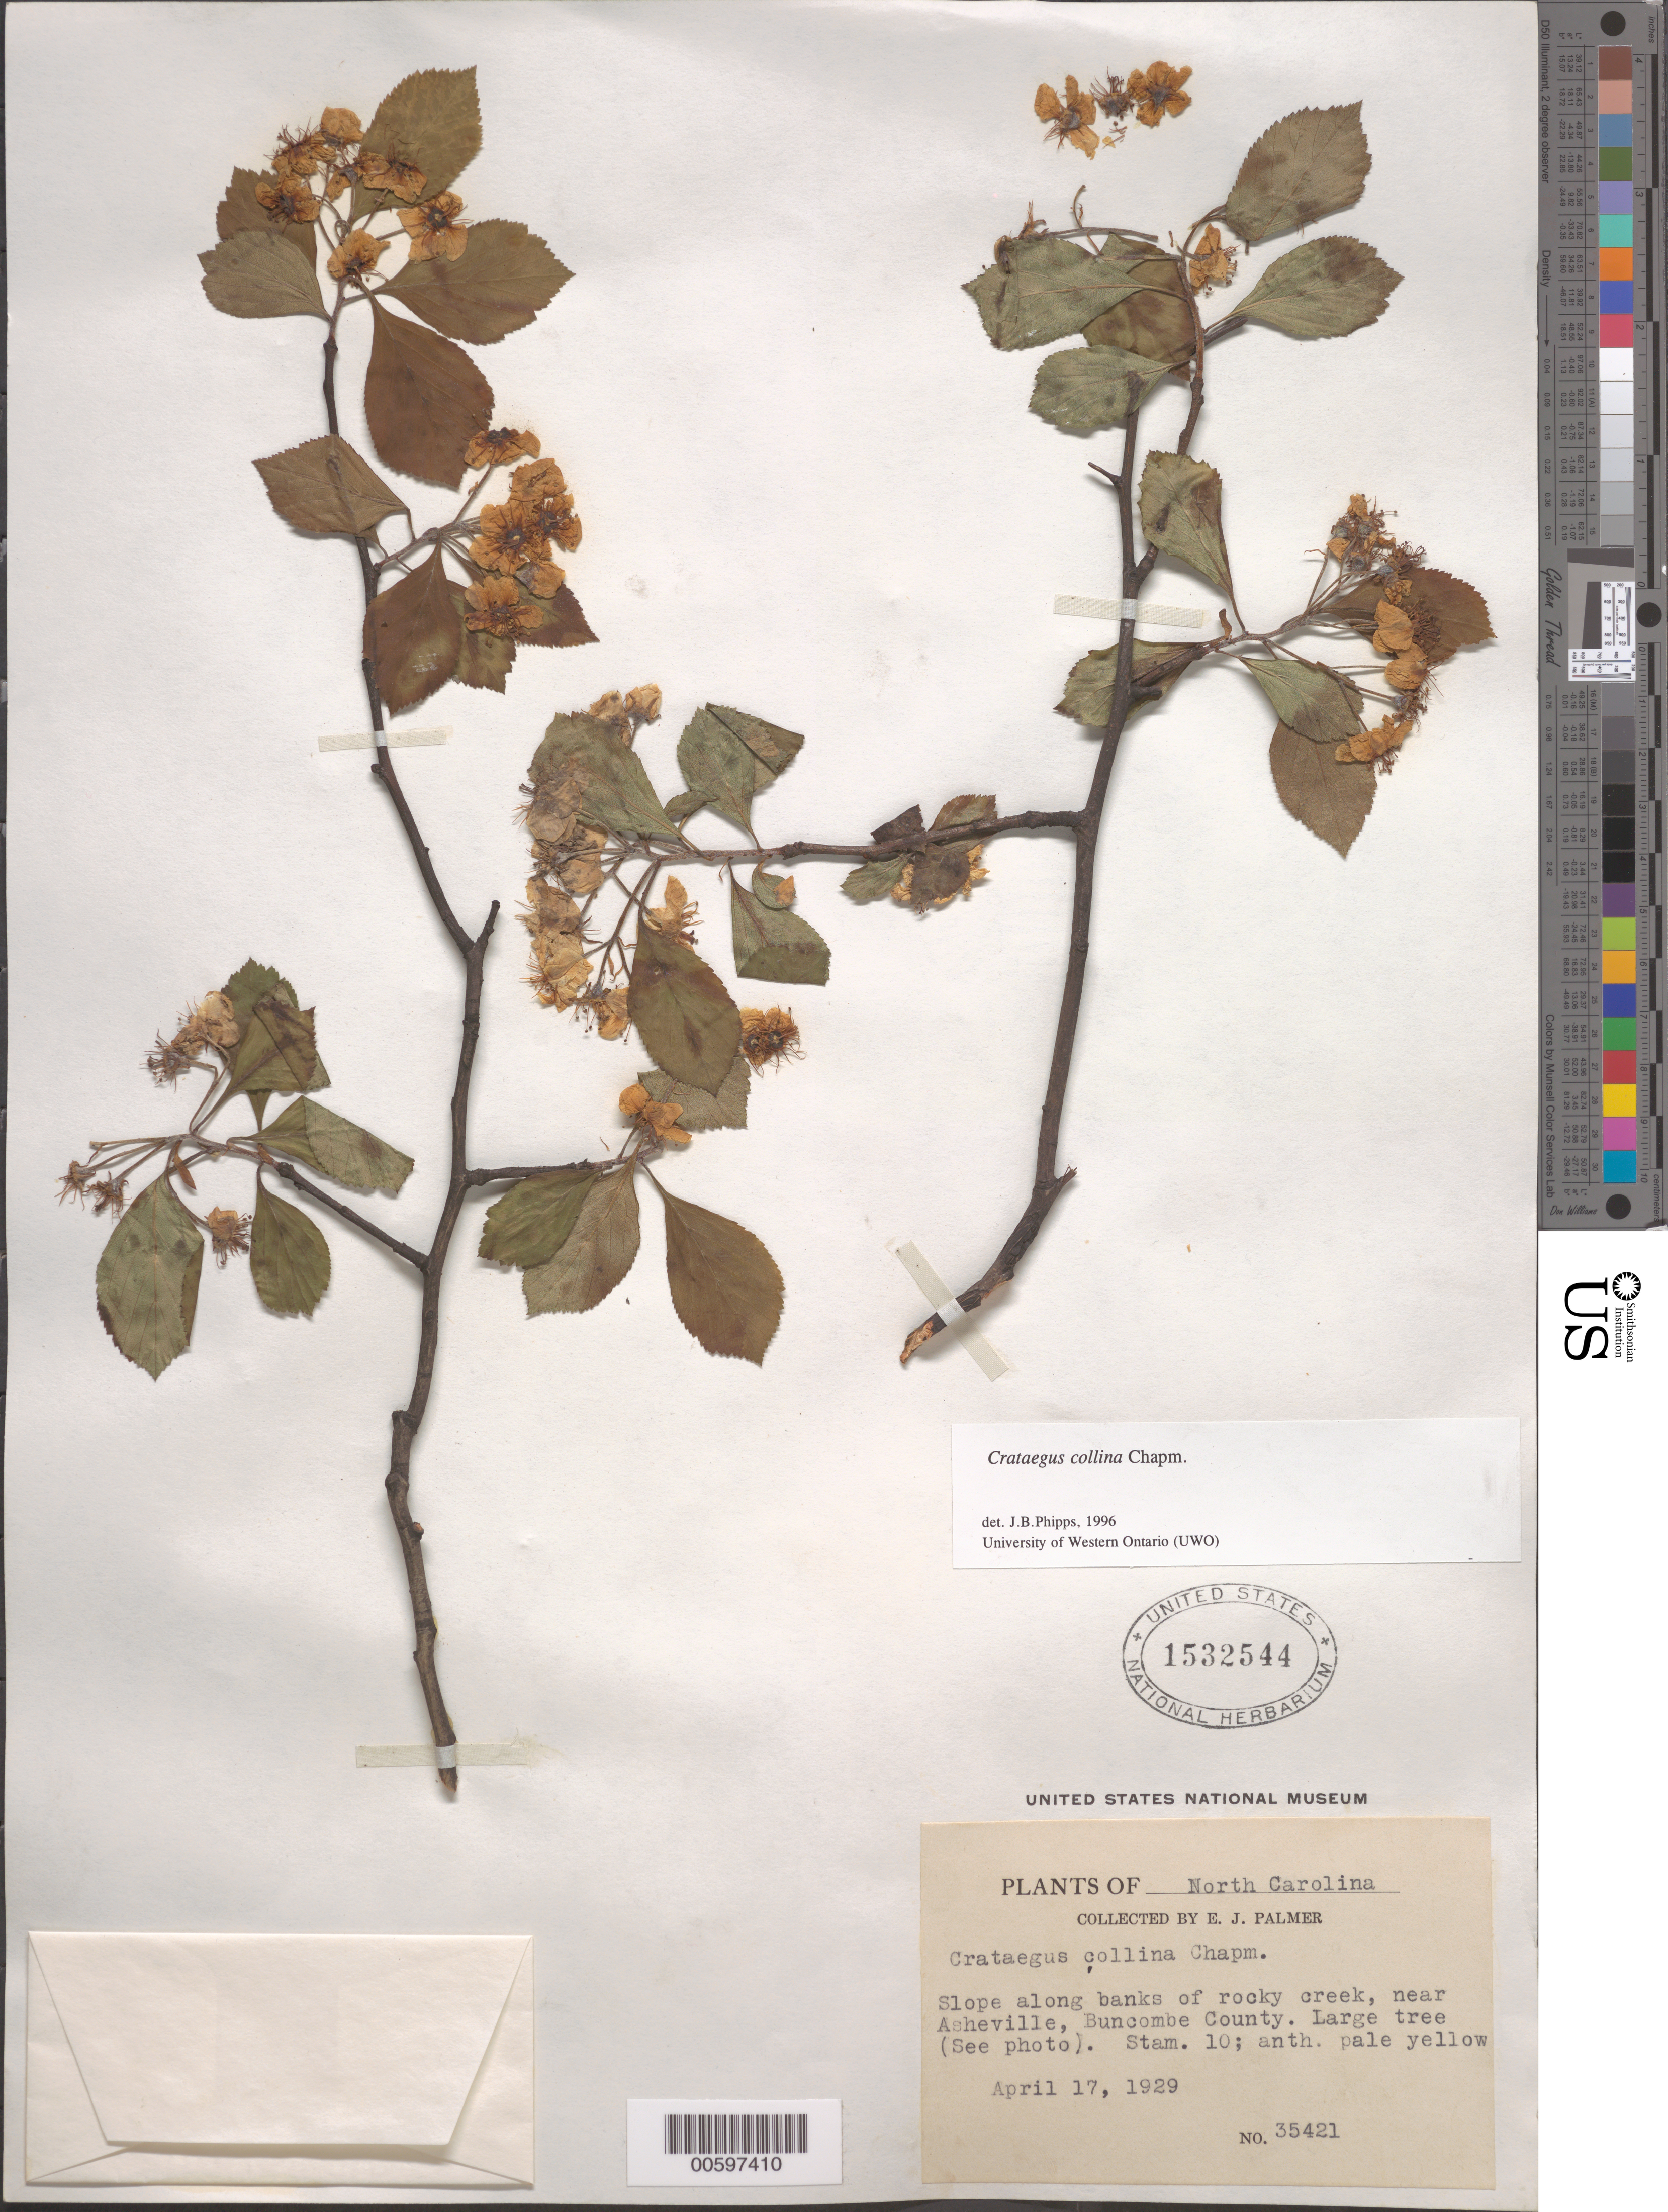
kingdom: Plantae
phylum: Tracheophyta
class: Magnoliopsida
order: Rosales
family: Rosaceae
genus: Crataegus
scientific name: Crataegus collina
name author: Chapm.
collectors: E. J. Palmer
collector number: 35421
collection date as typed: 17 Apr 1929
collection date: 1929-04-17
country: United States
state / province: North Carolina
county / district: Buncombe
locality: Near Asheville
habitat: Slope along banks of rocky creek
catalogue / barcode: US 1532544